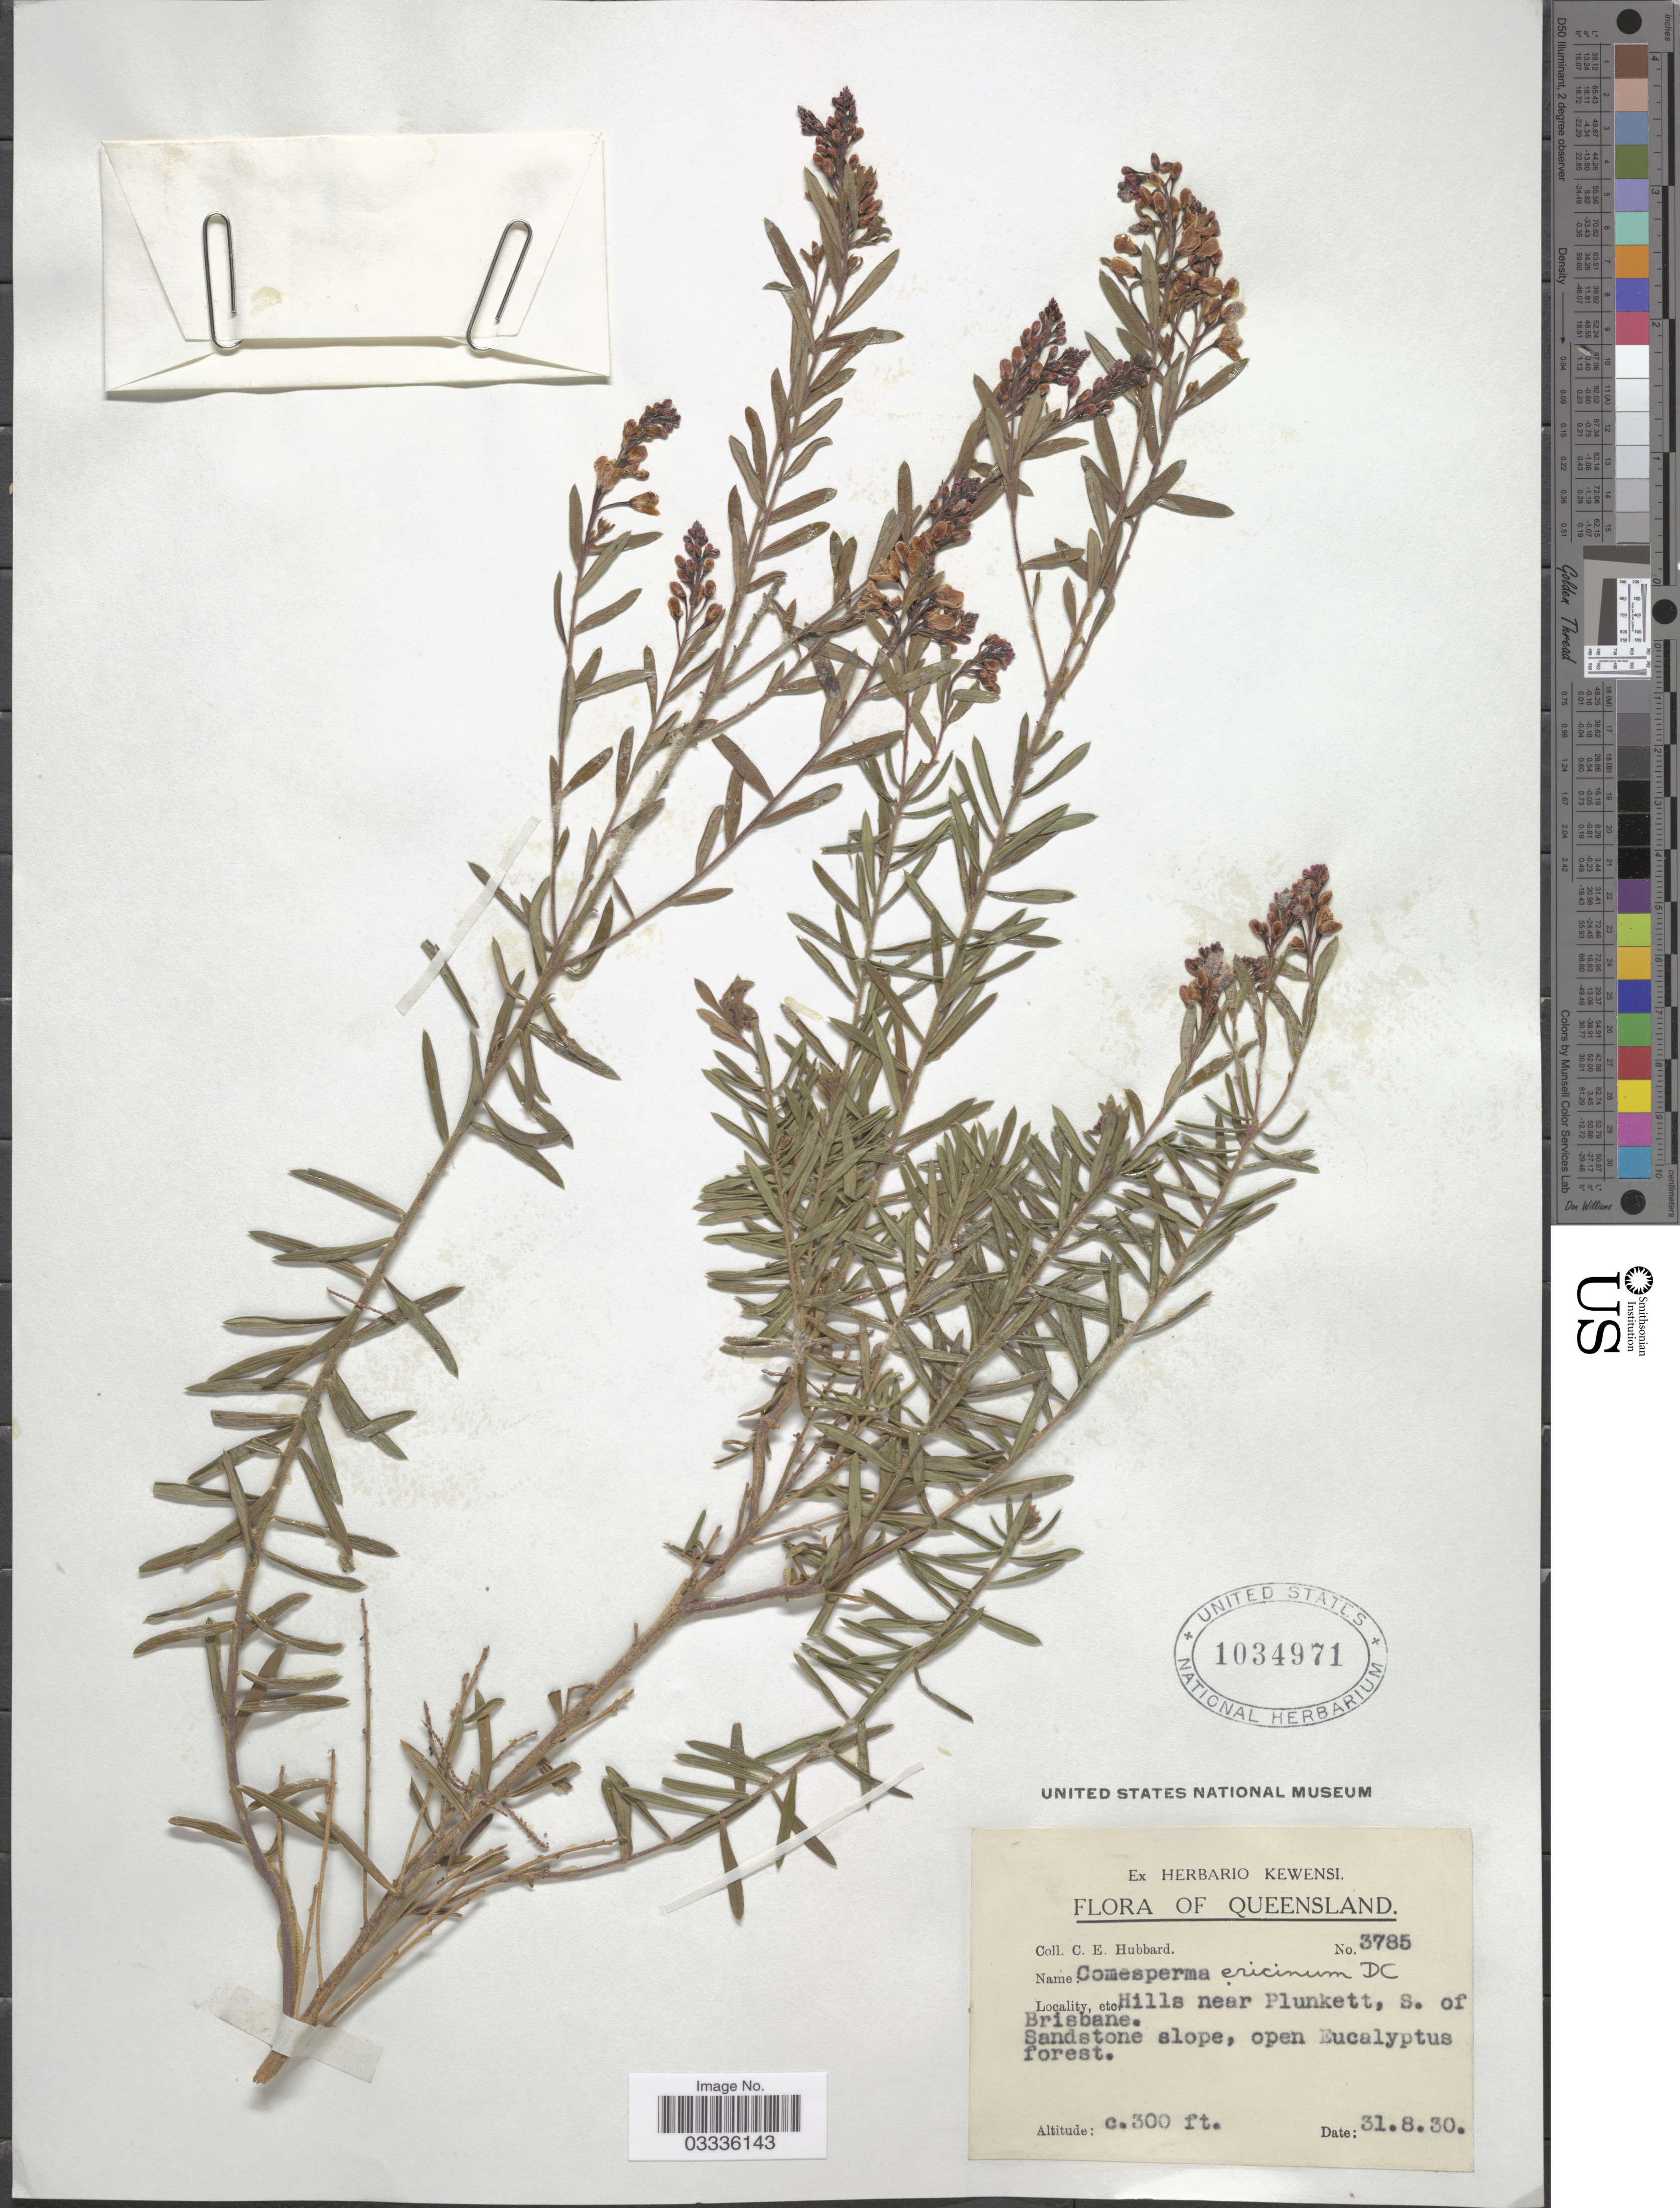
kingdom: Plantae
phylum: Tracheophyta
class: Magnoliopsida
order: Fabales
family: Polygalaceae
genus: Comesperma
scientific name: Comesperma ericinum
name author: DC.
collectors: C. E. Hubbard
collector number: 3785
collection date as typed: Transcribed d/m/y: 31/8/30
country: Australia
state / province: Queensland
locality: Hills near Plunkett, S. of Brisbane.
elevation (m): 91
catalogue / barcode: US 1034971